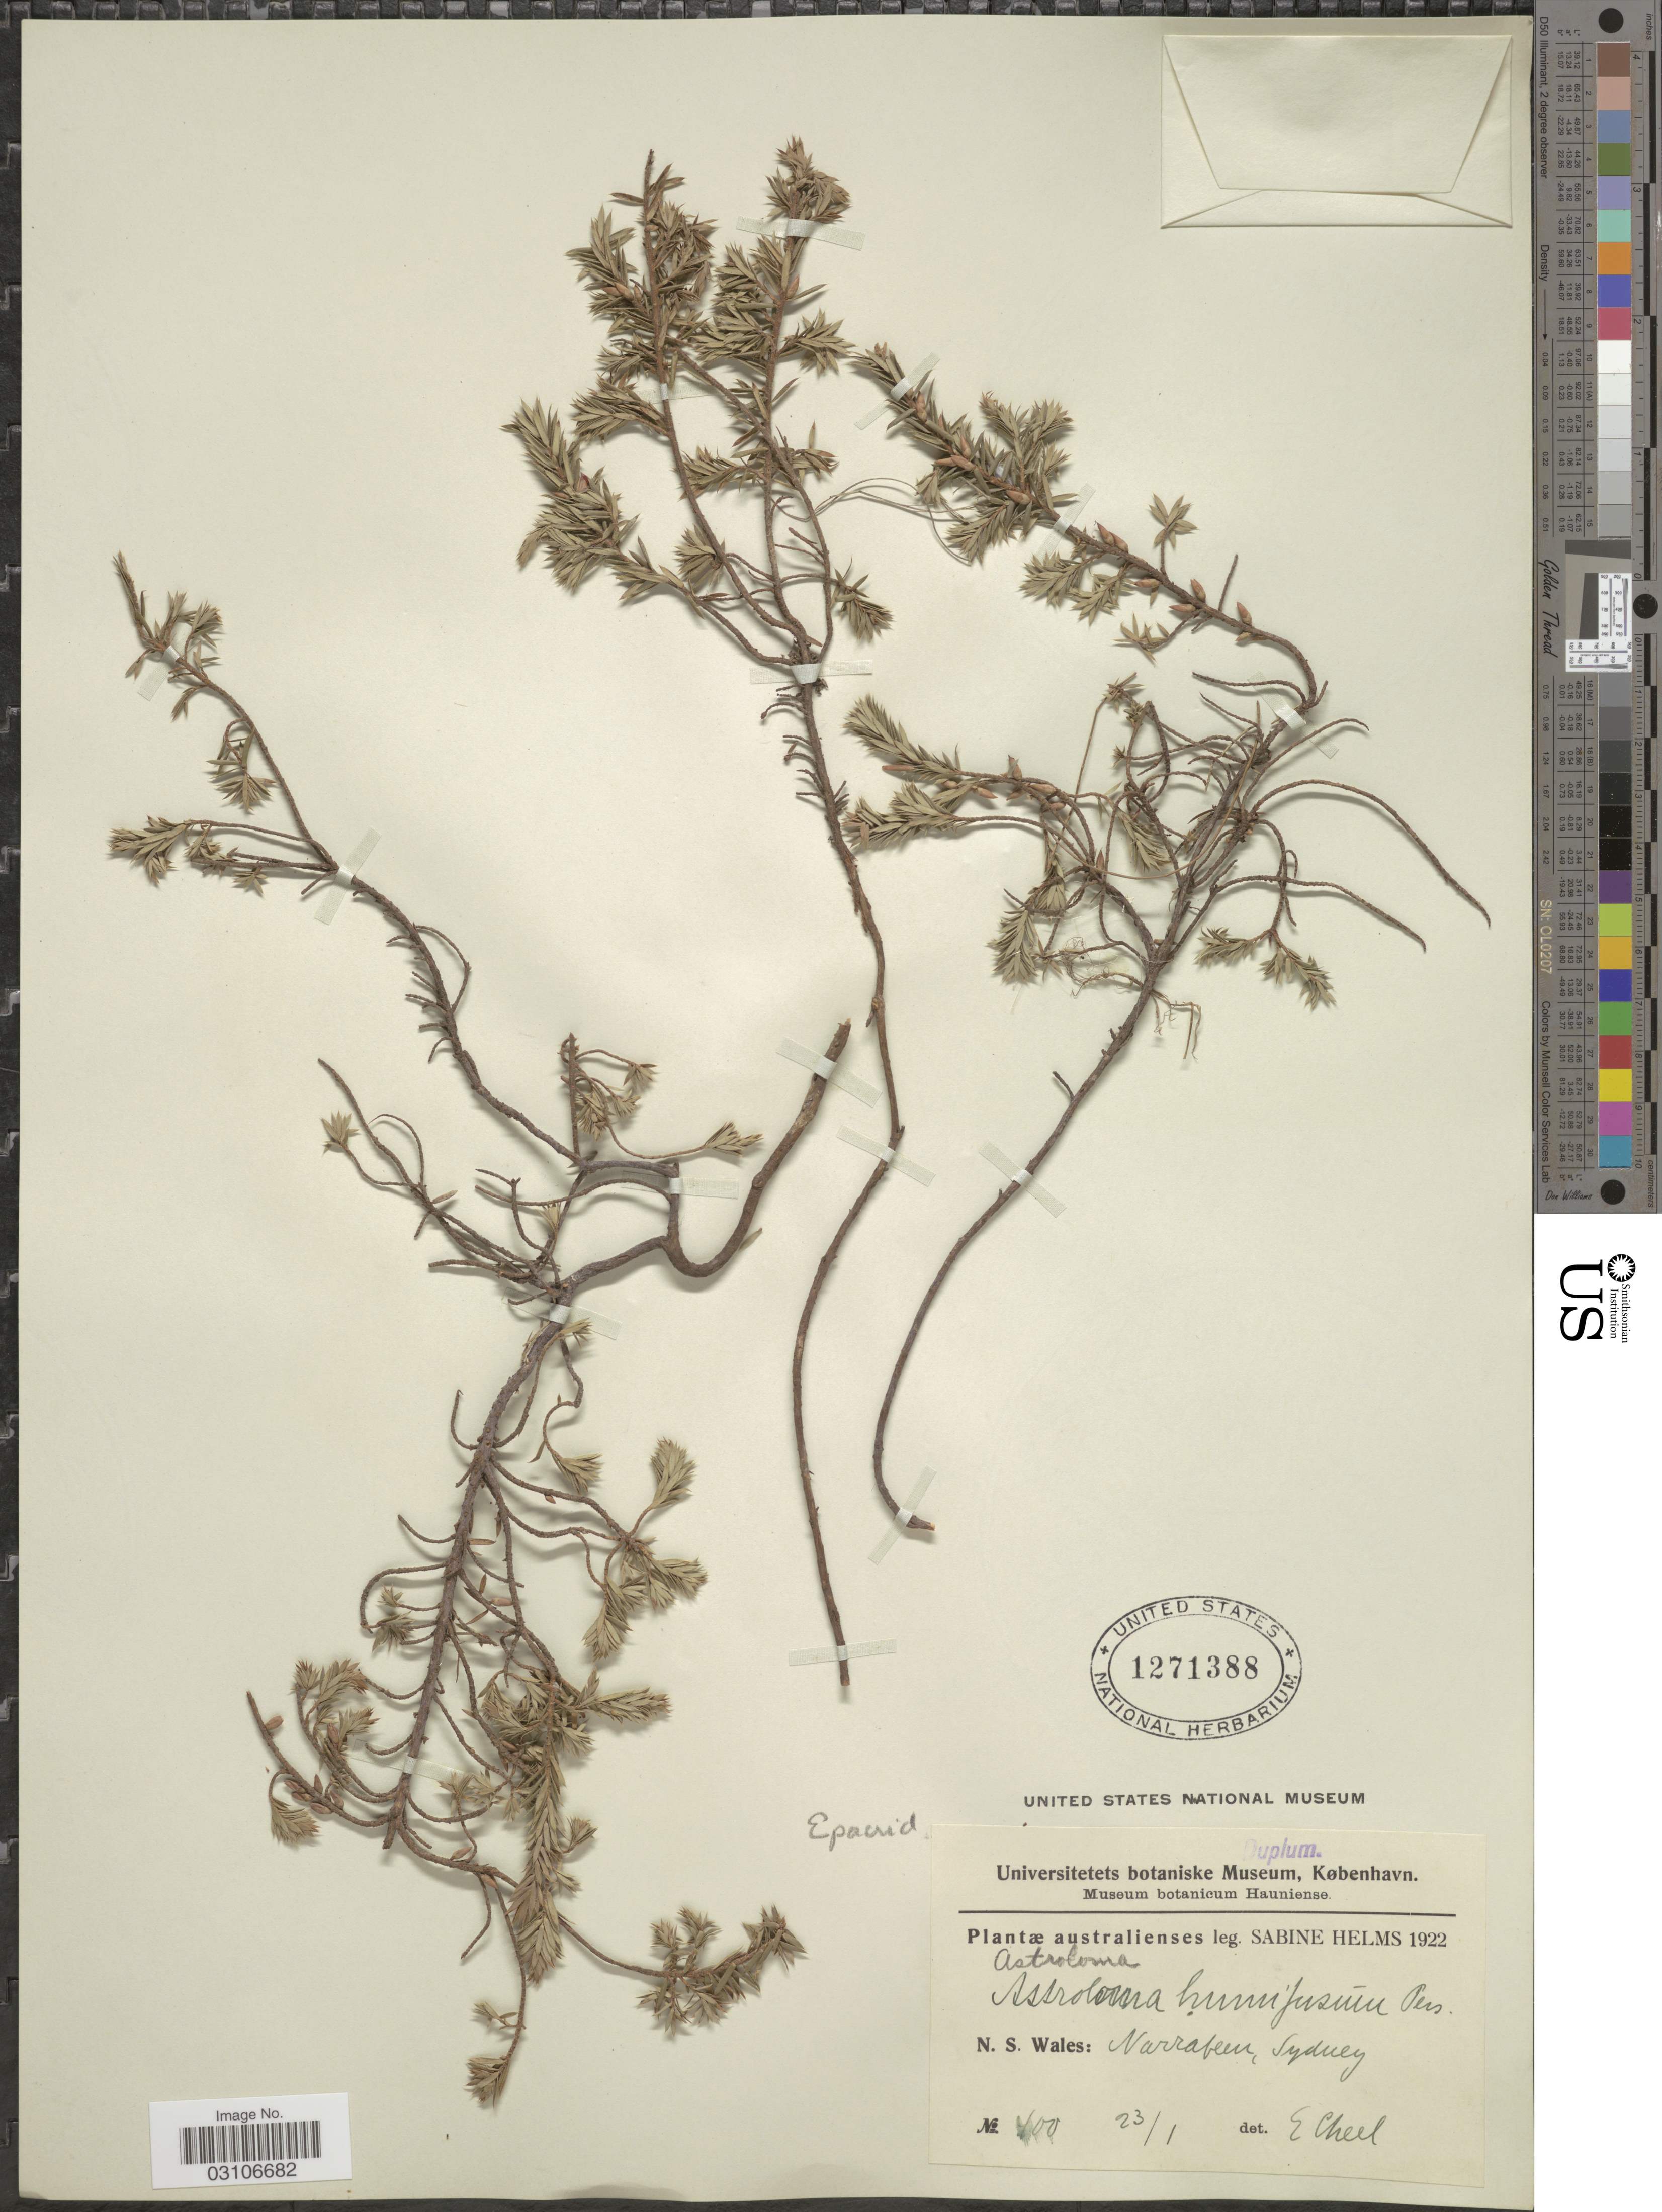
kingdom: Plantae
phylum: Tracheophyta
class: Magnoliopsida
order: Ericales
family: Ericaceae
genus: Astroloma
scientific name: Astroloma humifusum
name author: (Cav.) R. Br.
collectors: S. Helms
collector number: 400*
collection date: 1922-01-23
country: Australia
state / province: New South Wales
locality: Australienses. Narrabeen, Sydney.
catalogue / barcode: US 1271388